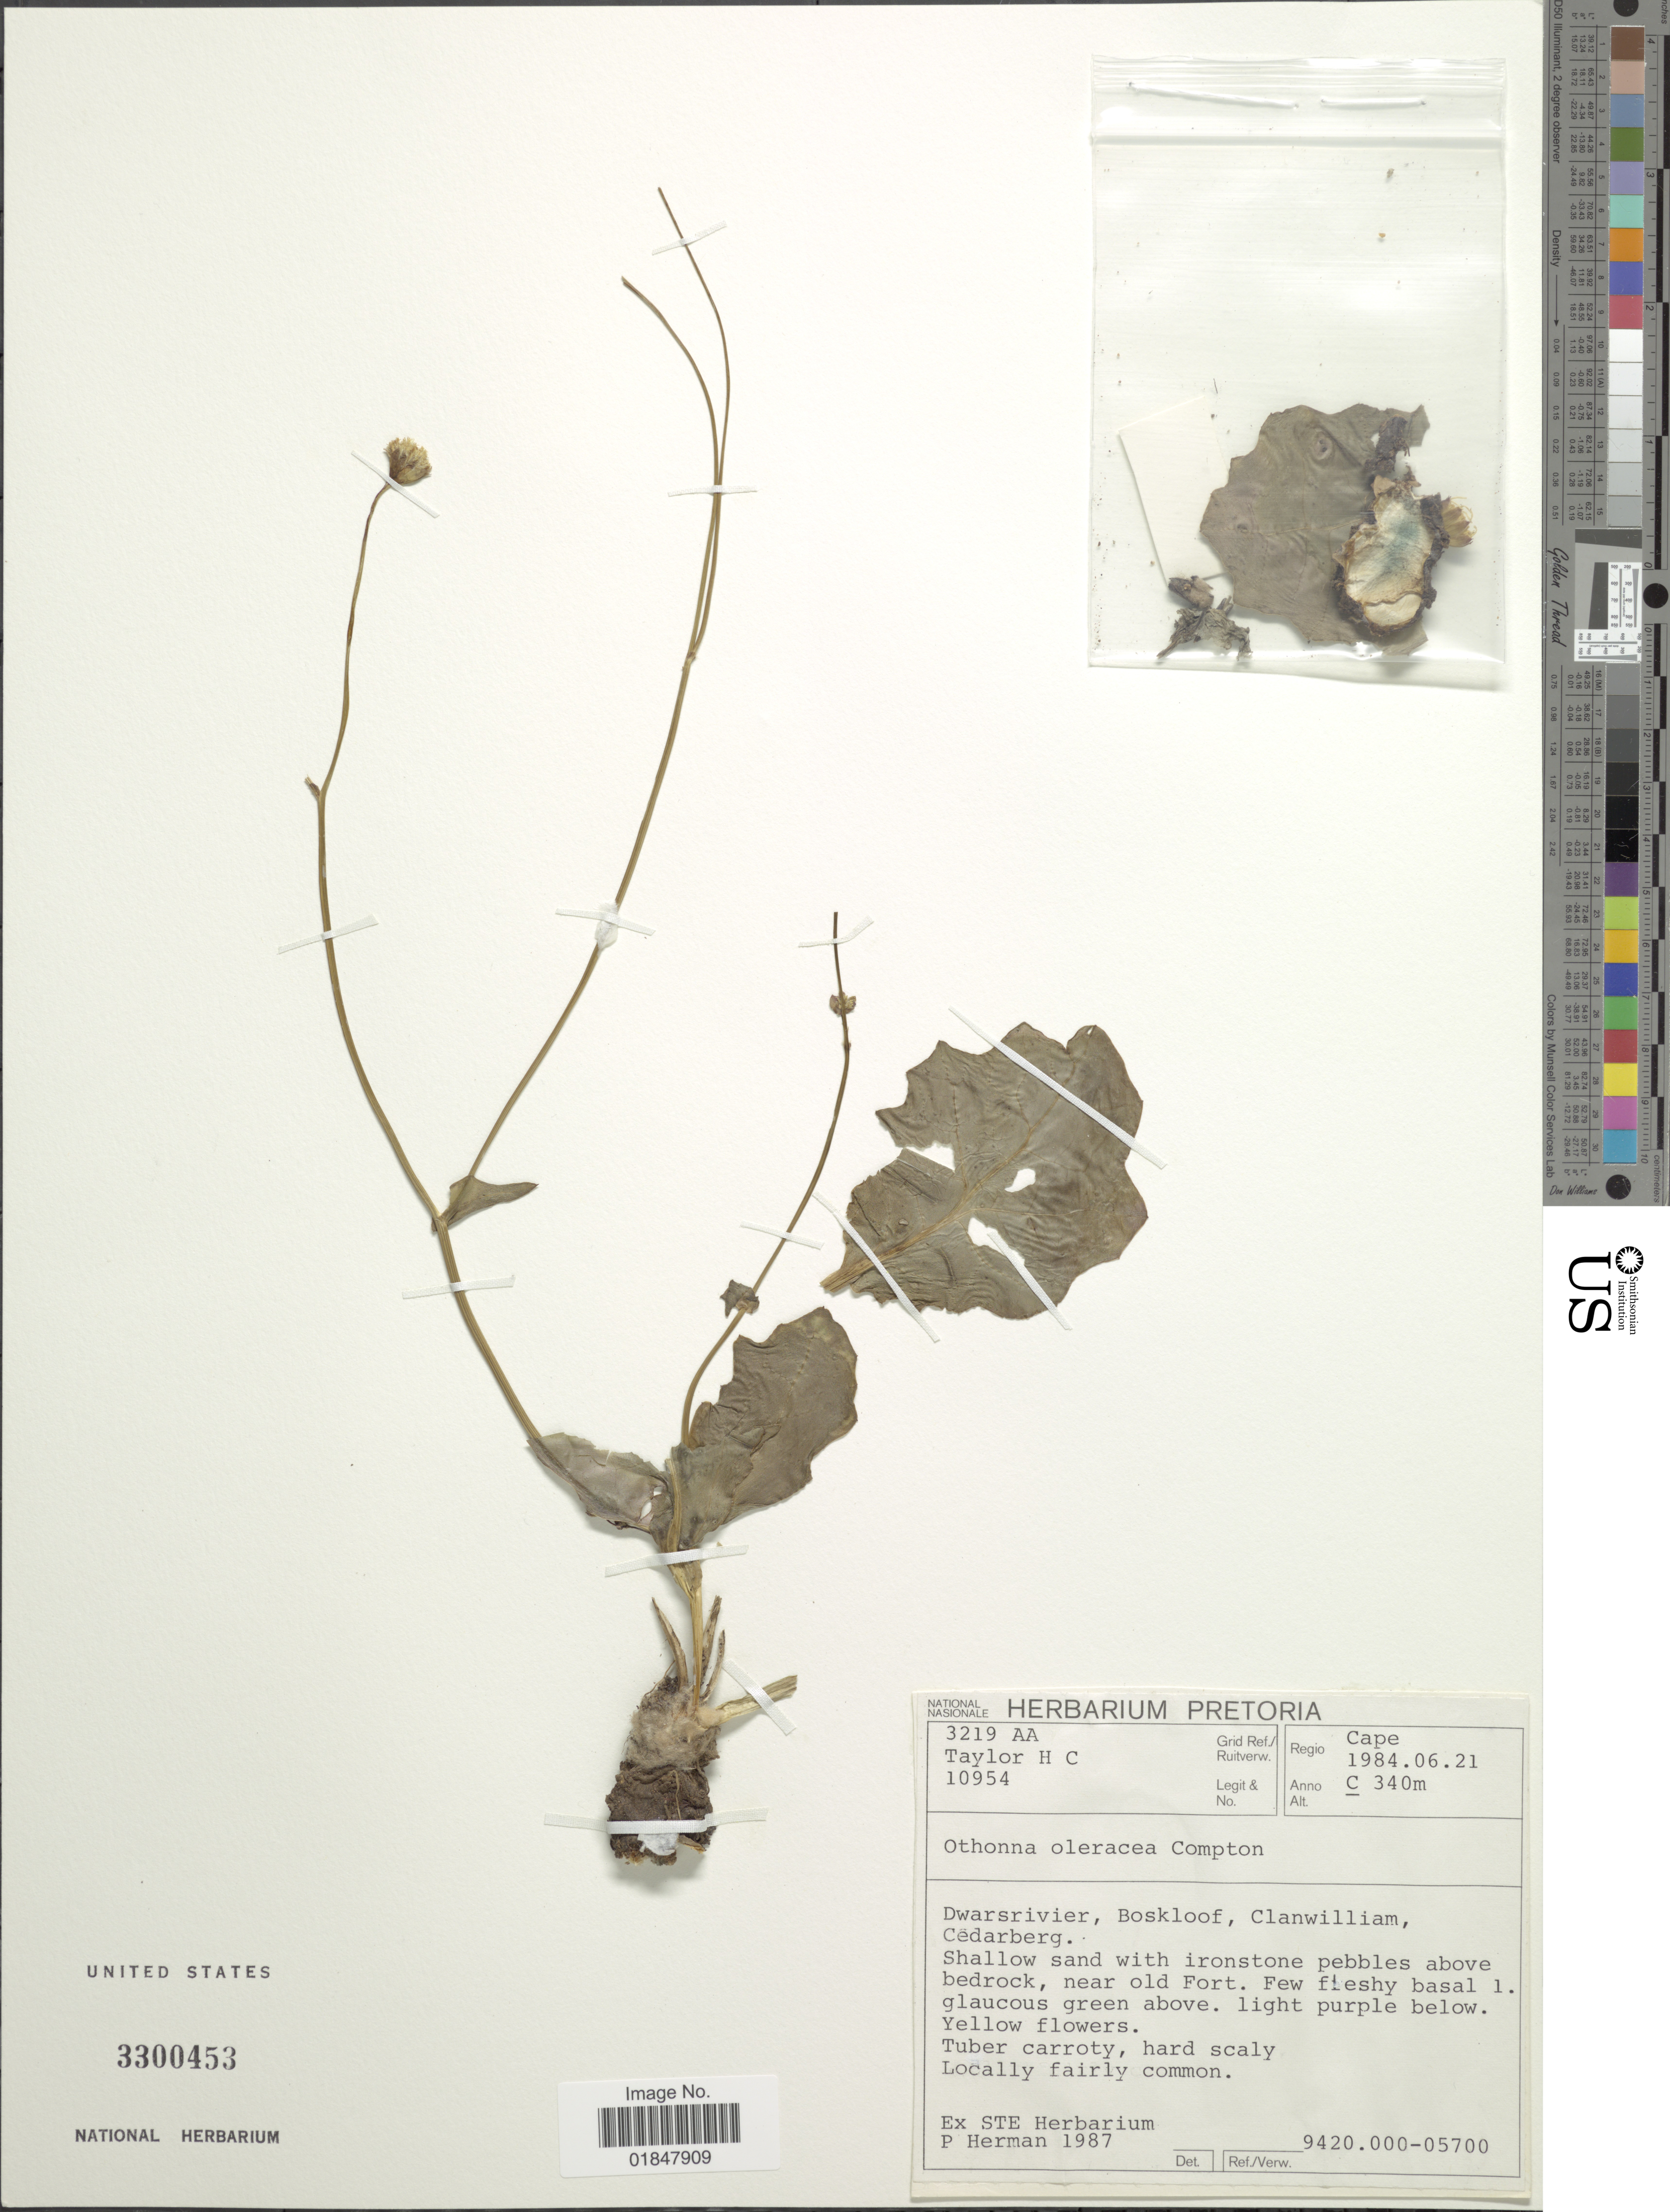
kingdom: Plantae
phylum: Tracheophyta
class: Magnoliopsida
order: Asterales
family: Asteraceae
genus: Othonna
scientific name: Othonna oleracea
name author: Compton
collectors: H. Taylor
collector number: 10954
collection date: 1984-06-21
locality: Cape, Dwarsrivier, Boskloof, Clanwilliam, Cedarberg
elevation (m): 340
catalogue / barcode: US 3300453